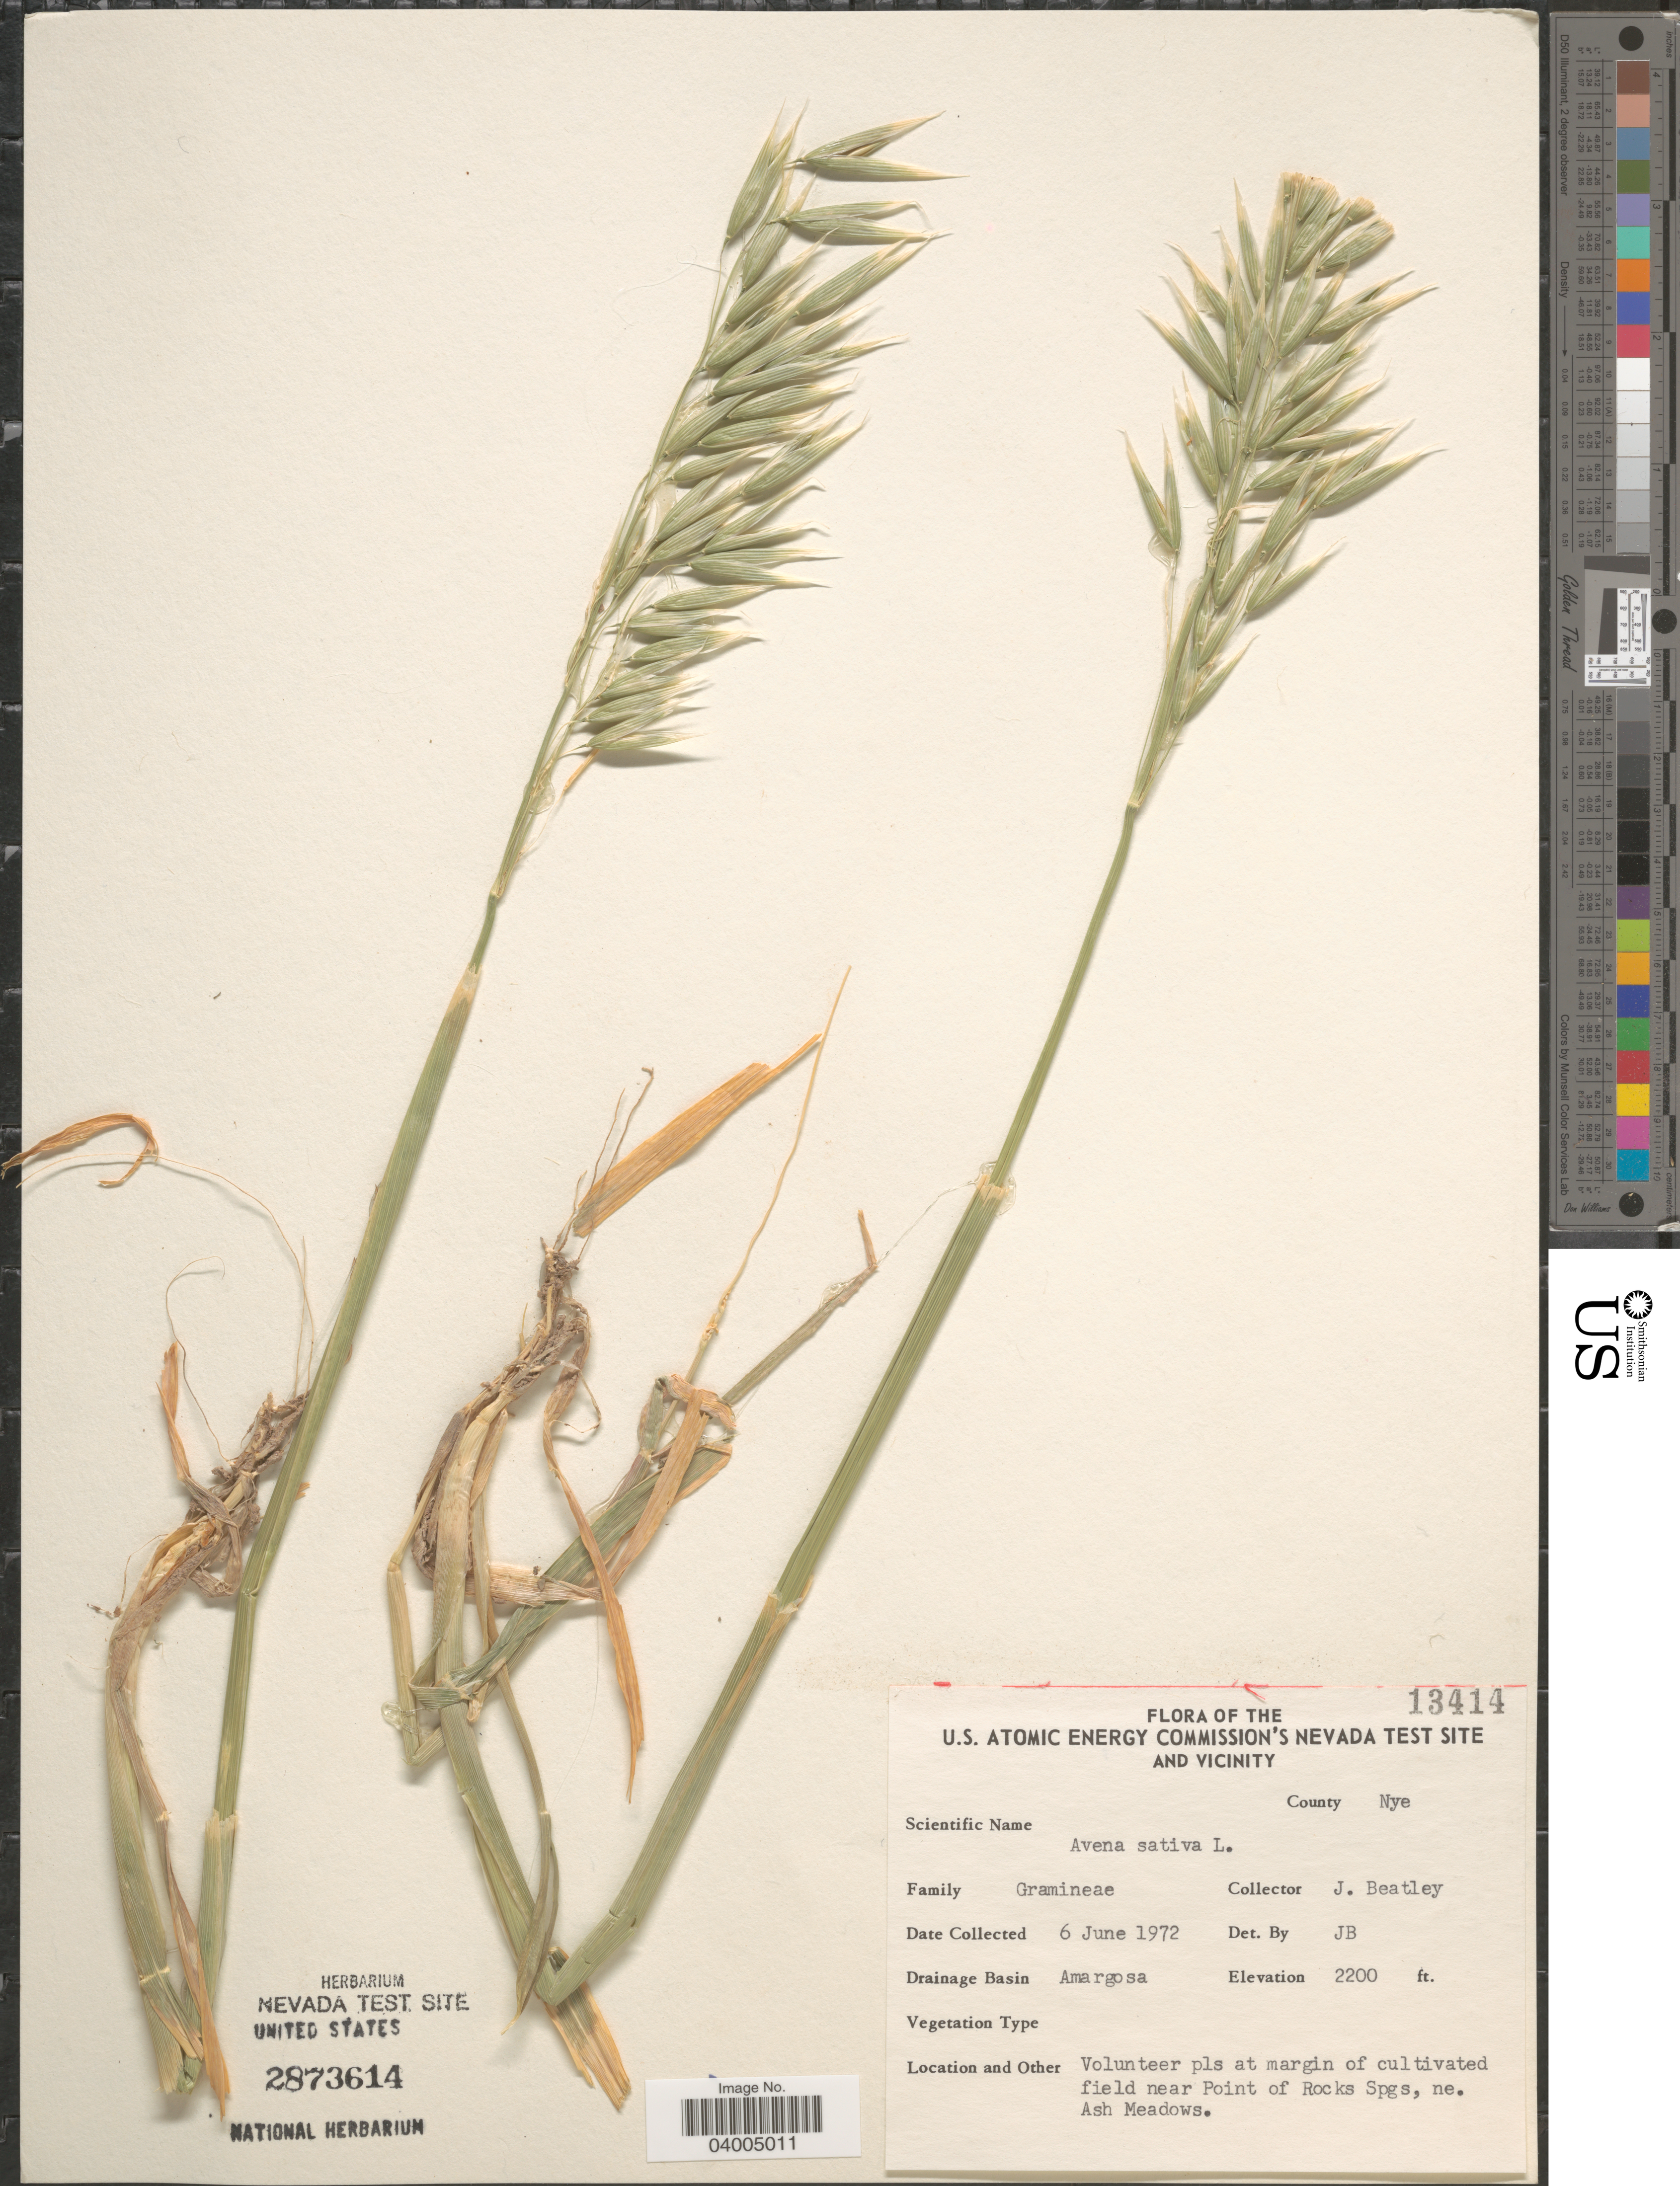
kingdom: Plantae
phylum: Tracheophyta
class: Liliopsida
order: Poales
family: Poaceae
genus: Avena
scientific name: Avena sativa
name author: L.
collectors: J. C. Beatley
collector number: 13414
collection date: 1972-06-06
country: United States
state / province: Nevada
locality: The U.S. Atomic Energy Commission's Nevada Test Site and Vicinity. County Nye. Drainage Basin Amargosa. At margin of cultivated field near Point of Rocks Spgs, ne. Ash Meadows.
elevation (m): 671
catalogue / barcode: US 2873614